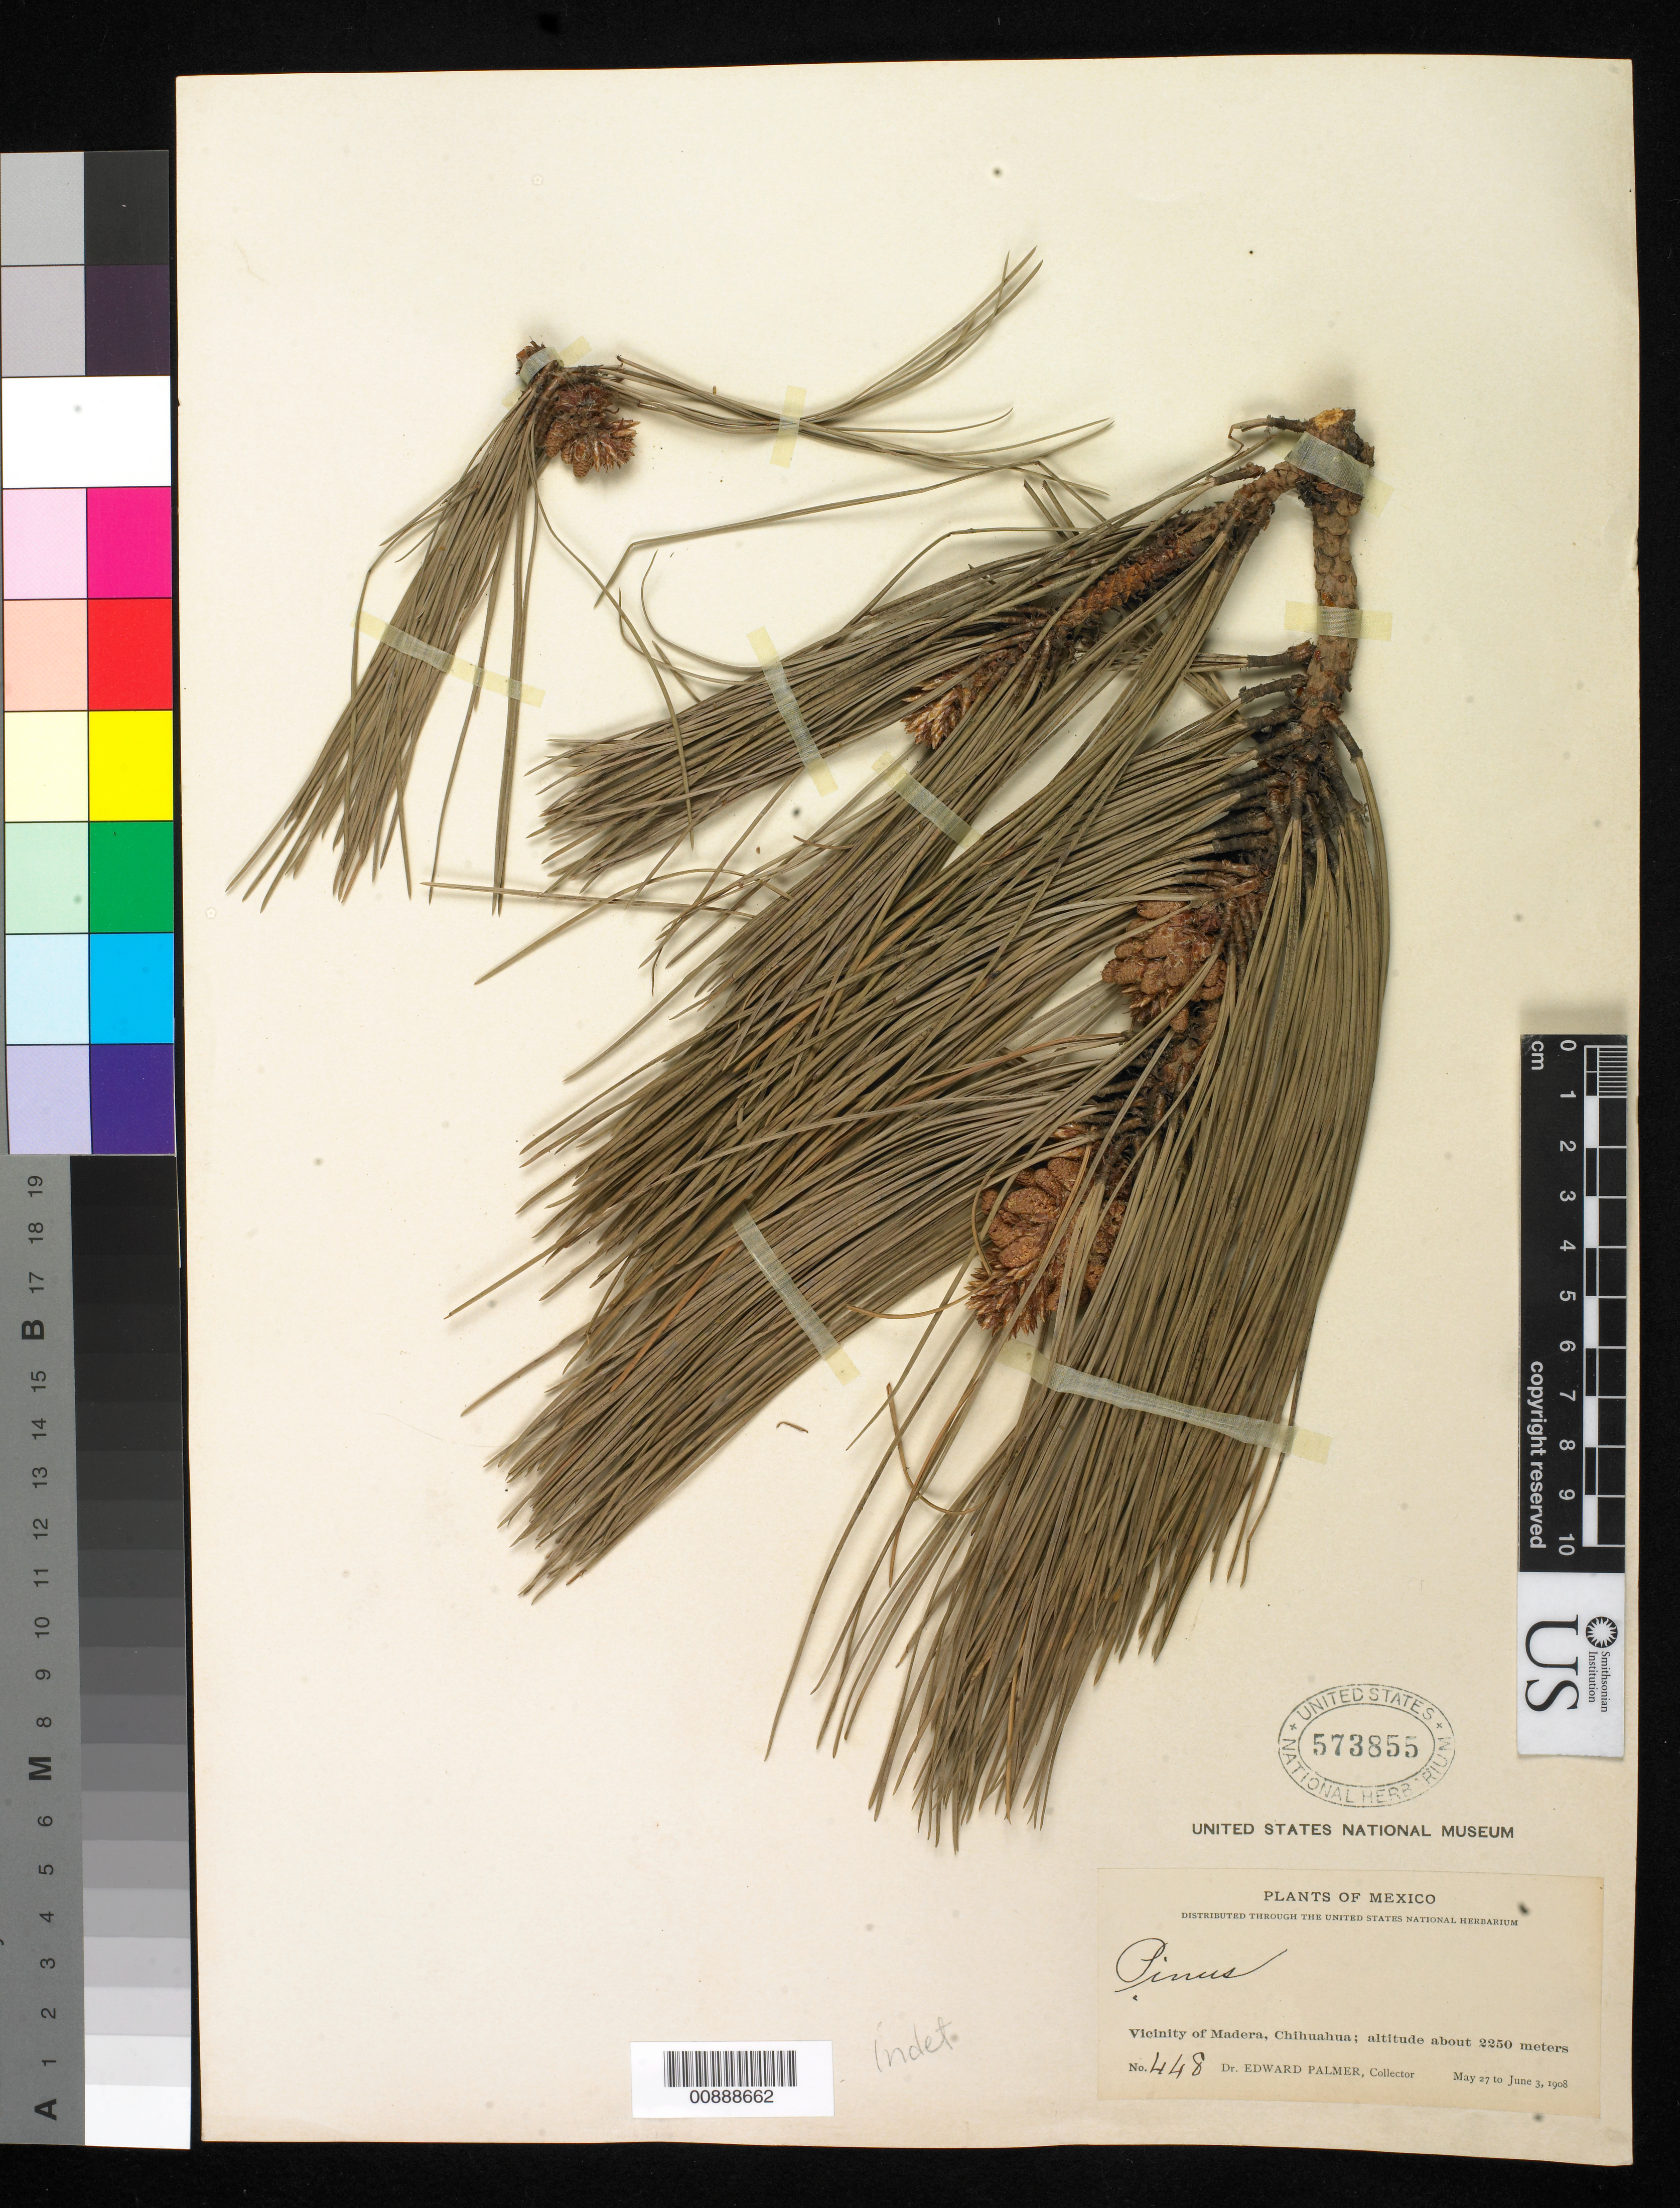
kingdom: Plantae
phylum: Tracheophyta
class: Pinopsida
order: Pinales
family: Pinaceae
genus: Pinus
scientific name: Pinus sp.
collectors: E. Palmer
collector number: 448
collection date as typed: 27 May 1908 to 03 Jun 1908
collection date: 1908-05-27/1908-06-03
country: Mexico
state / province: Chihuahua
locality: Vicinity of Madera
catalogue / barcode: US 573855